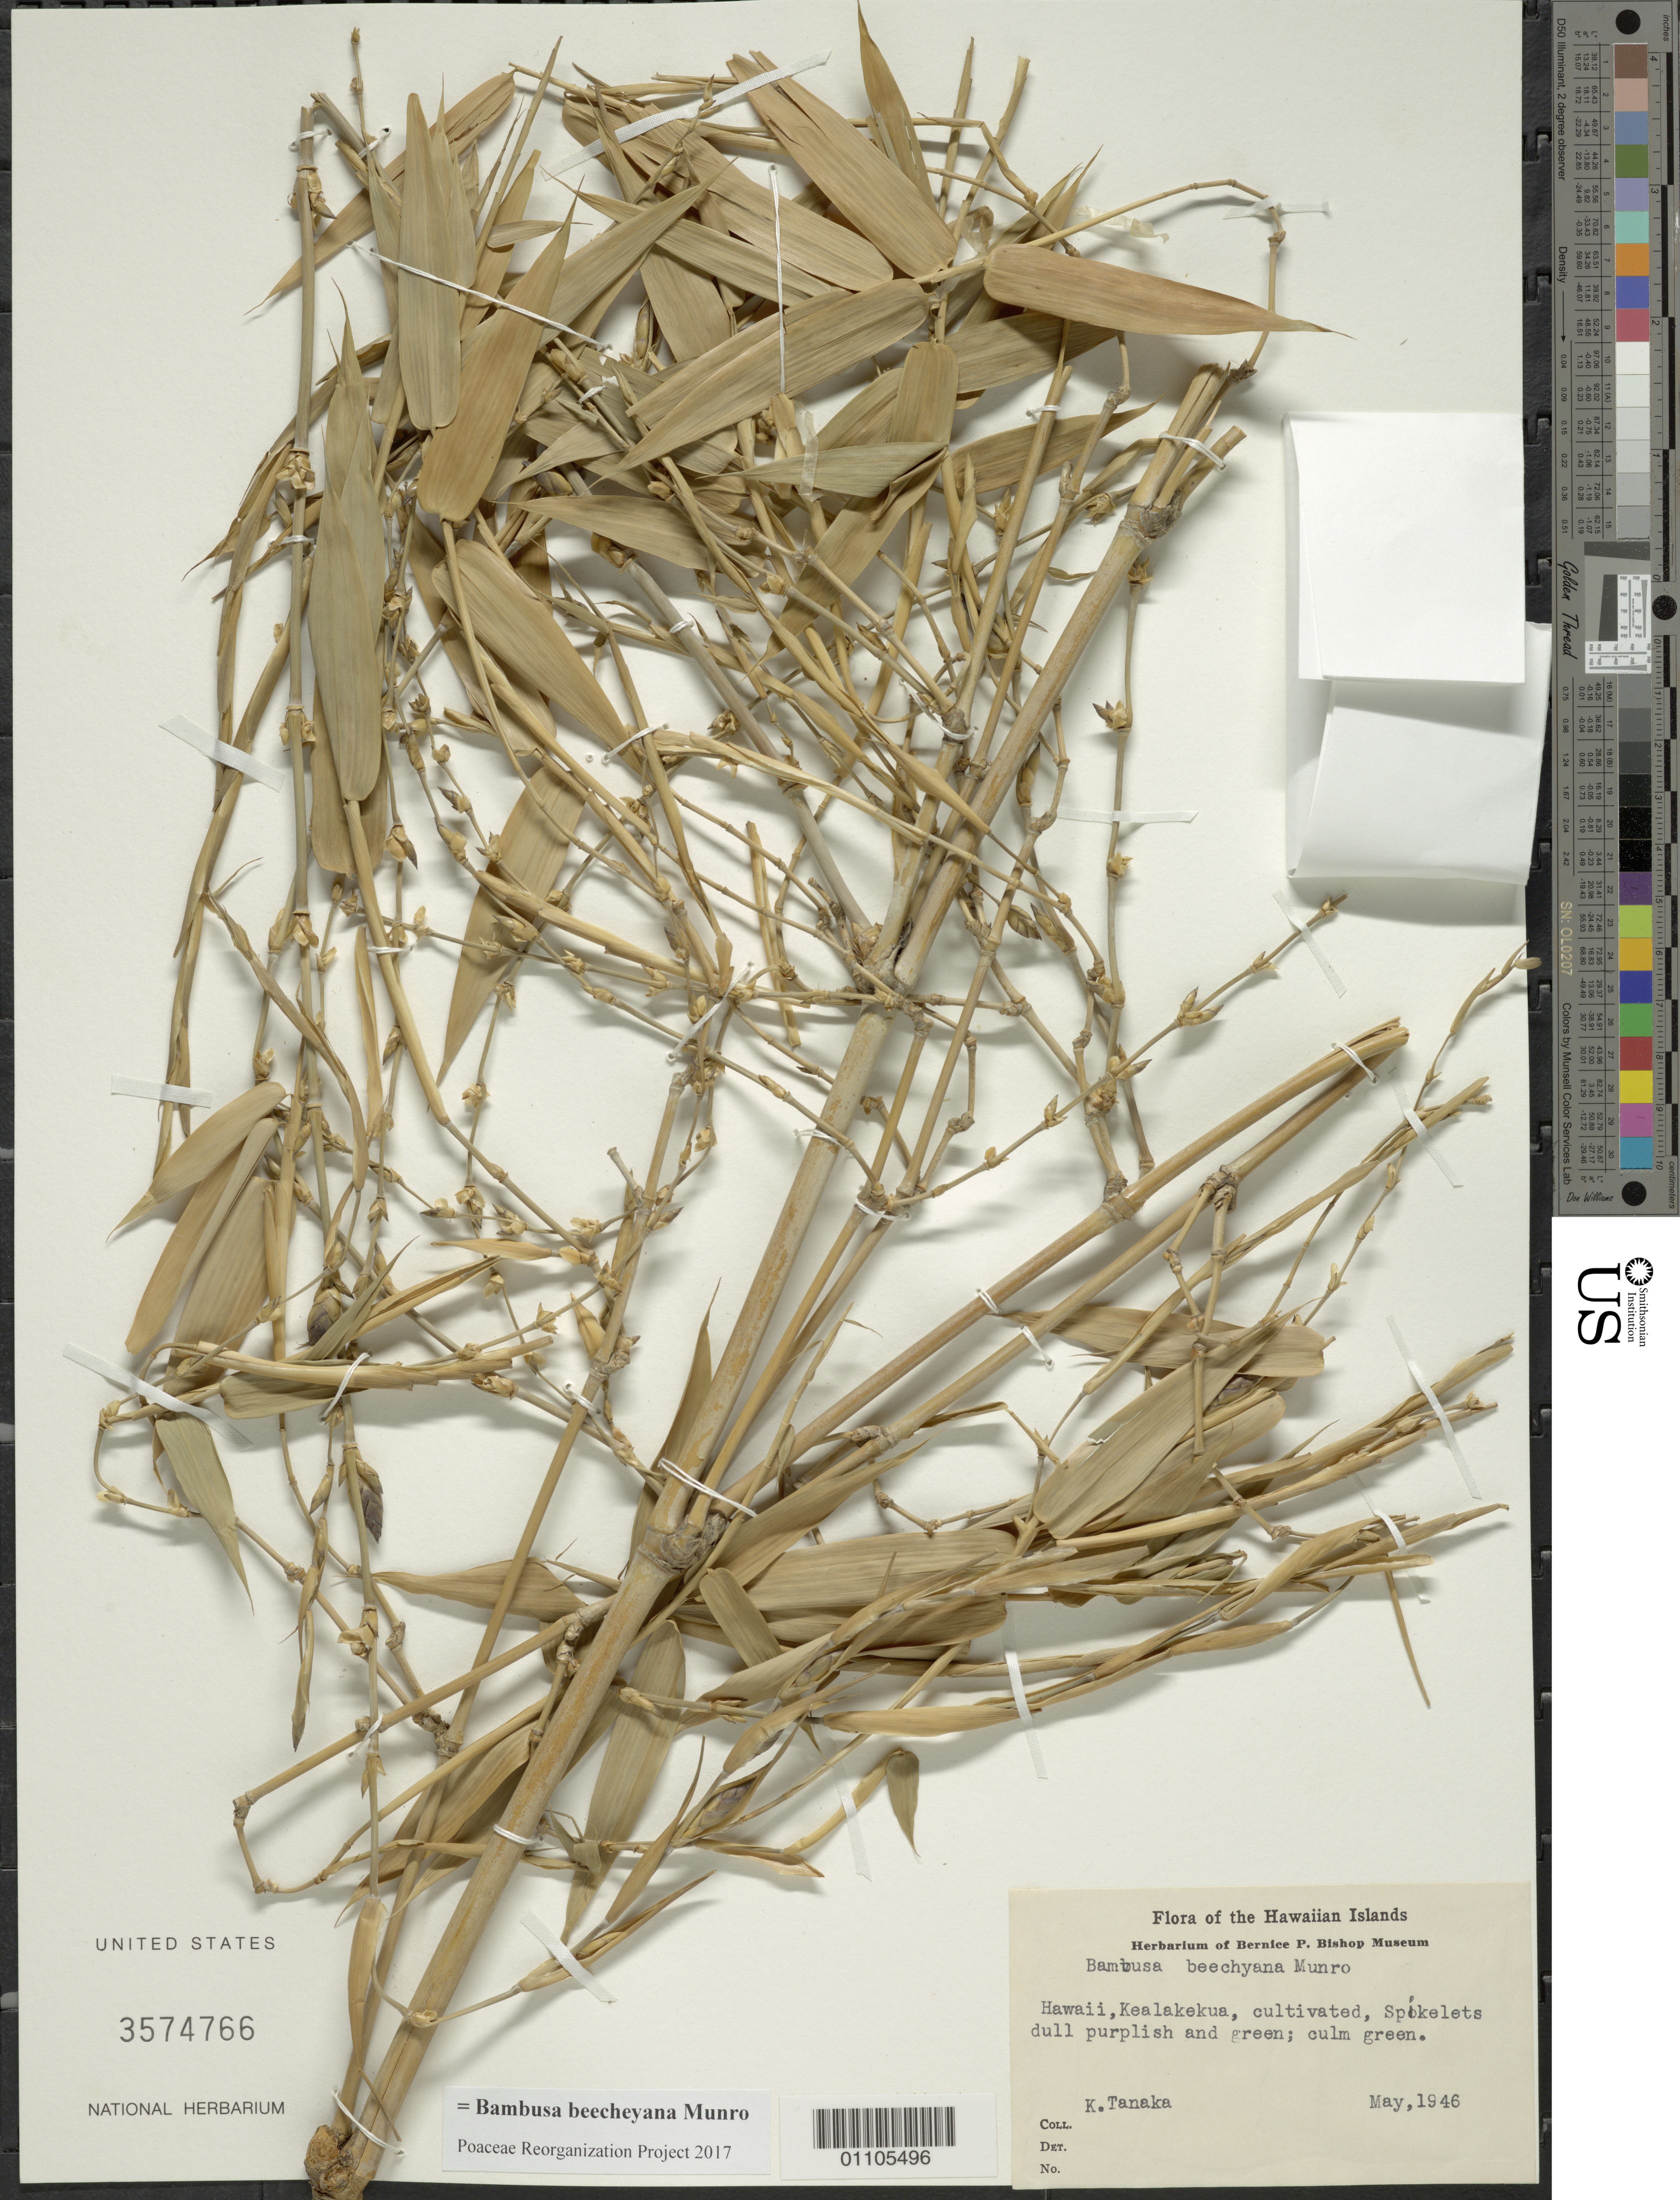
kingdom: Plantae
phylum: Tracheophyta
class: Liliopsida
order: Poales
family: Poaceae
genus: Bambusa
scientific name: Bambusa beecheyana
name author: Munro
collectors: K. Tanaka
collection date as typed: May 1946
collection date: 1946-05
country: United States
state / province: Hawaii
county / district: Hawaii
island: Hawaii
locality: Kealakekua.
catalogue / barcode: US 3574766